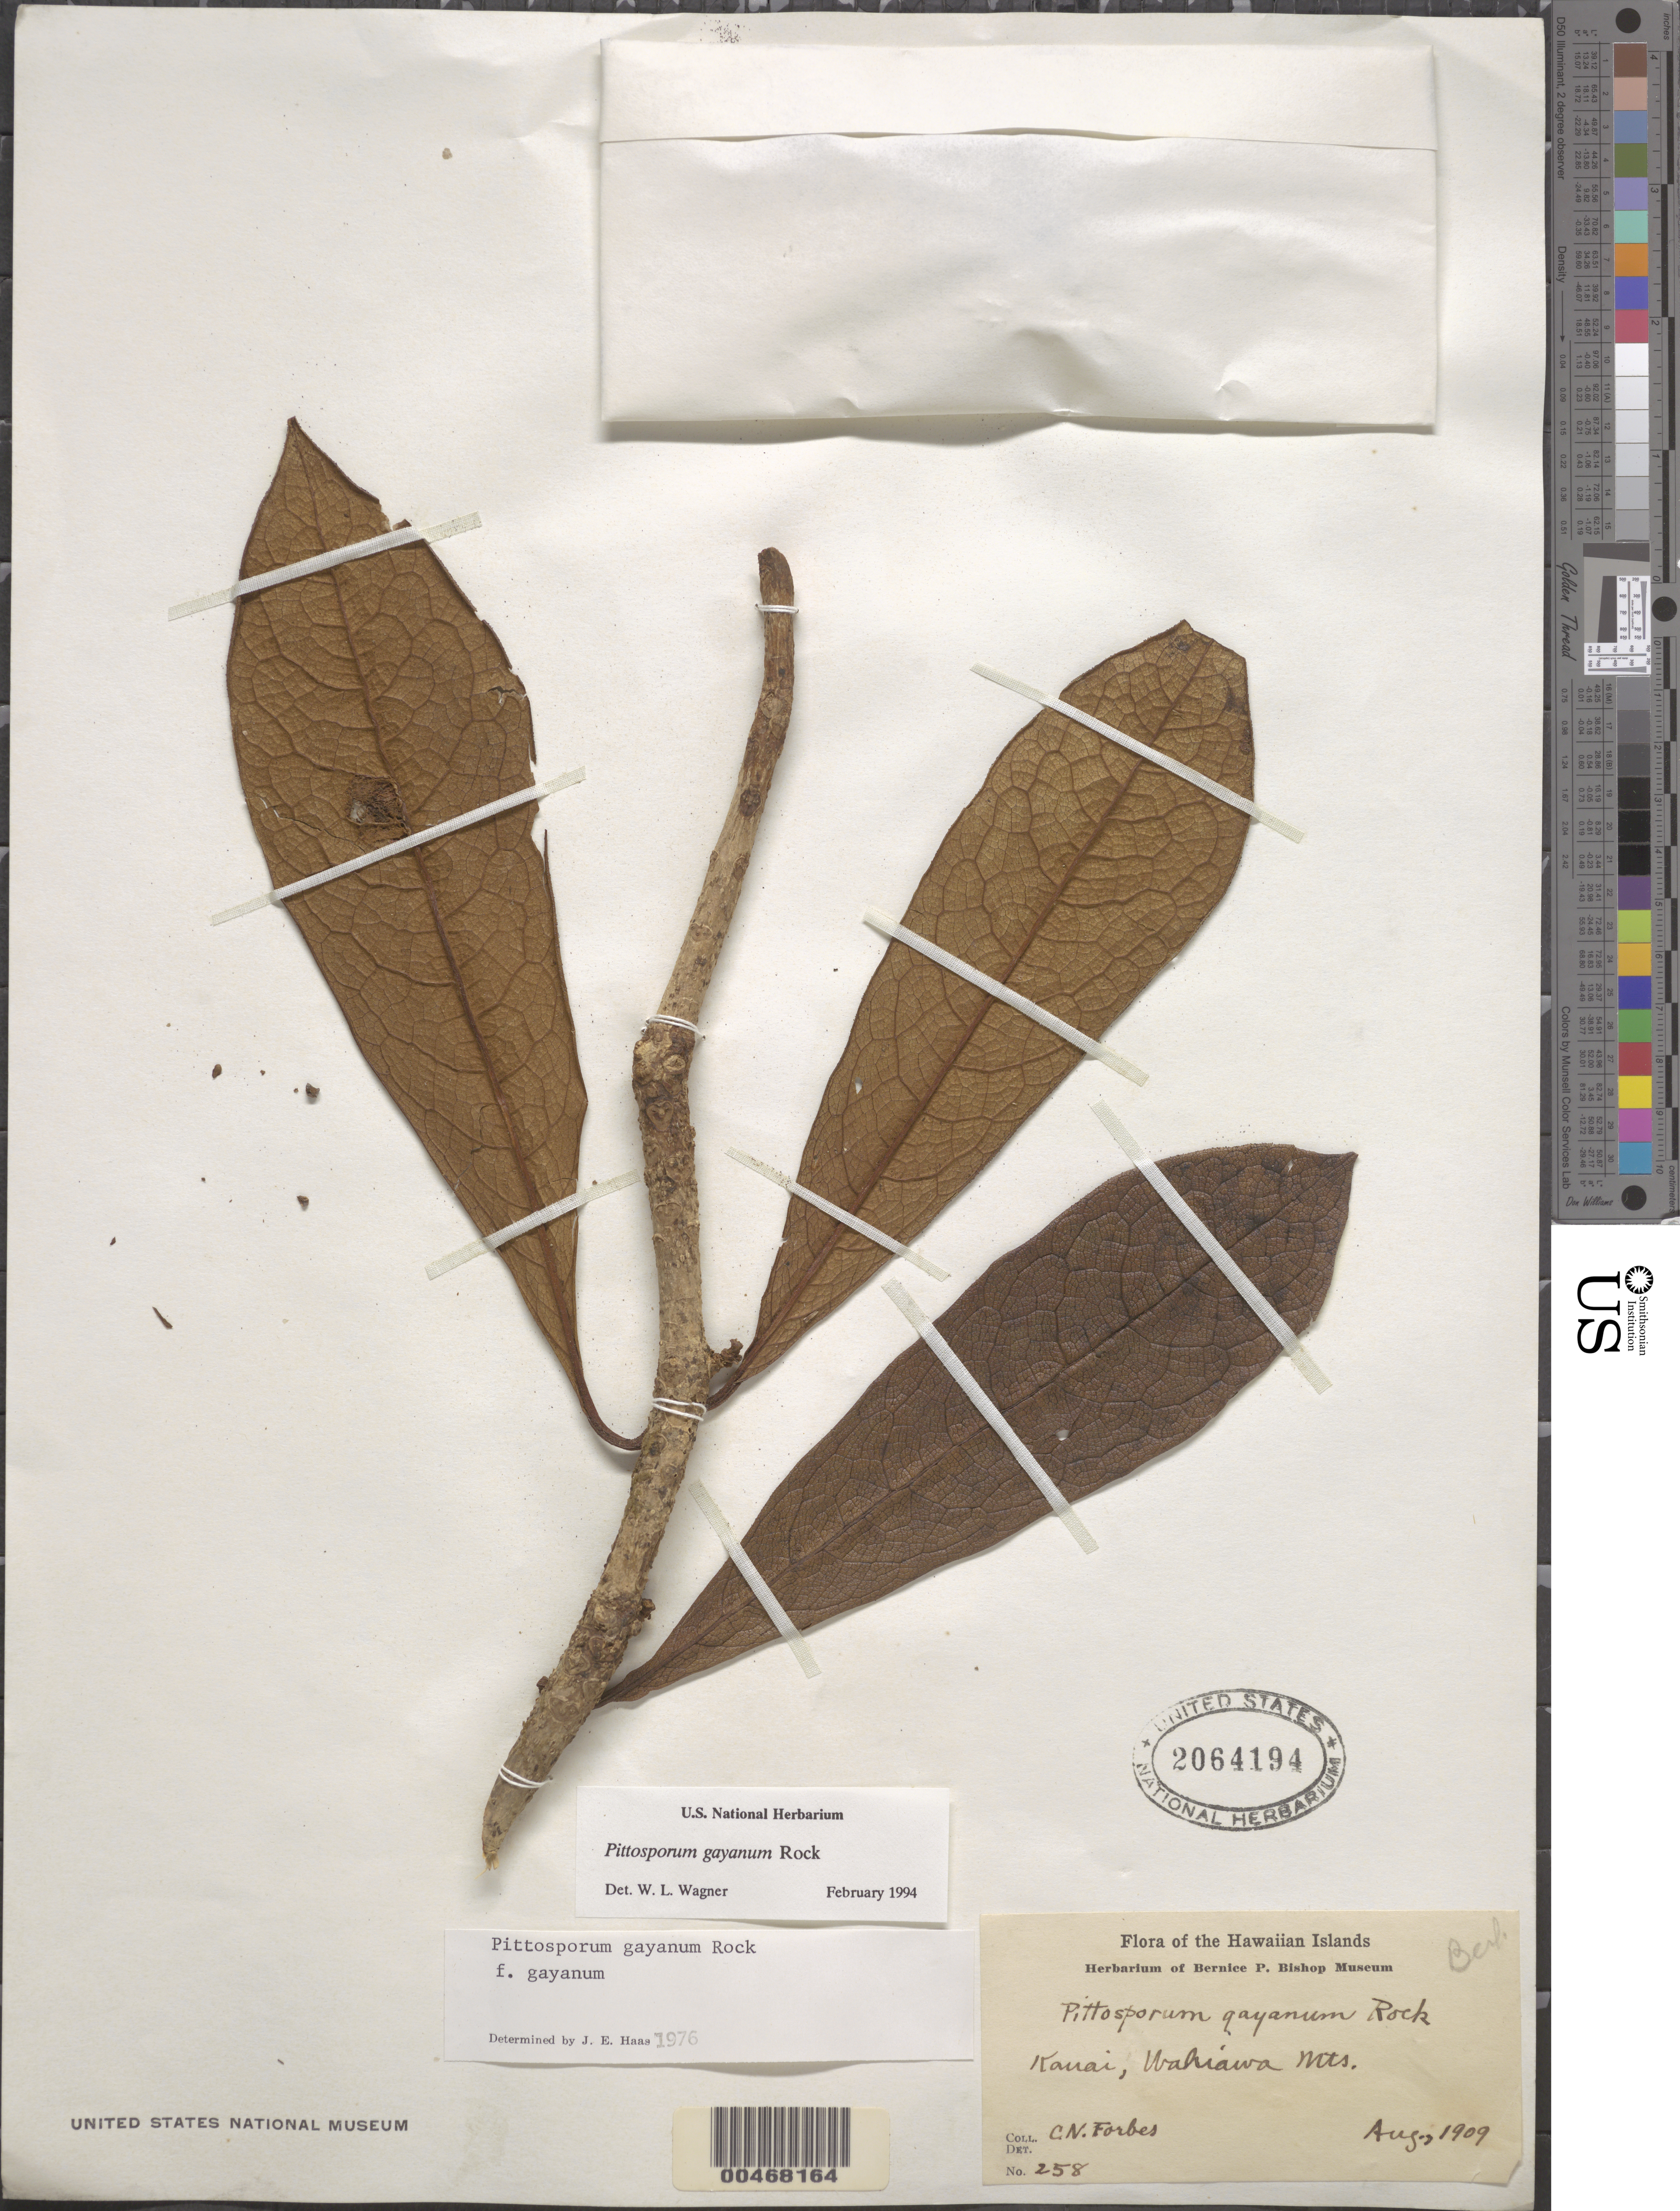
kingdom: Plantae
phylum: Tracheophyta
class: Magnoliopsida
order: Apiales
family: Pittosporaceae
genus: Pittosporum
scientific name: Pittosporum gayanum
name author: Rock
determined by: Wagner, W. L., (BOT), Smithsonian Institution - National Museum of Natural History (UNITED STATES)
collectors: C. N. Forbes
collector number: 258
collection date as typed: Aug 1909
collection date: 1909-08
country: United States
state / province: Hawaii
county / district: Kauai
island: Kaua'i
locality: Wahiawa Mts.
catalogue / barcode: US 2064194